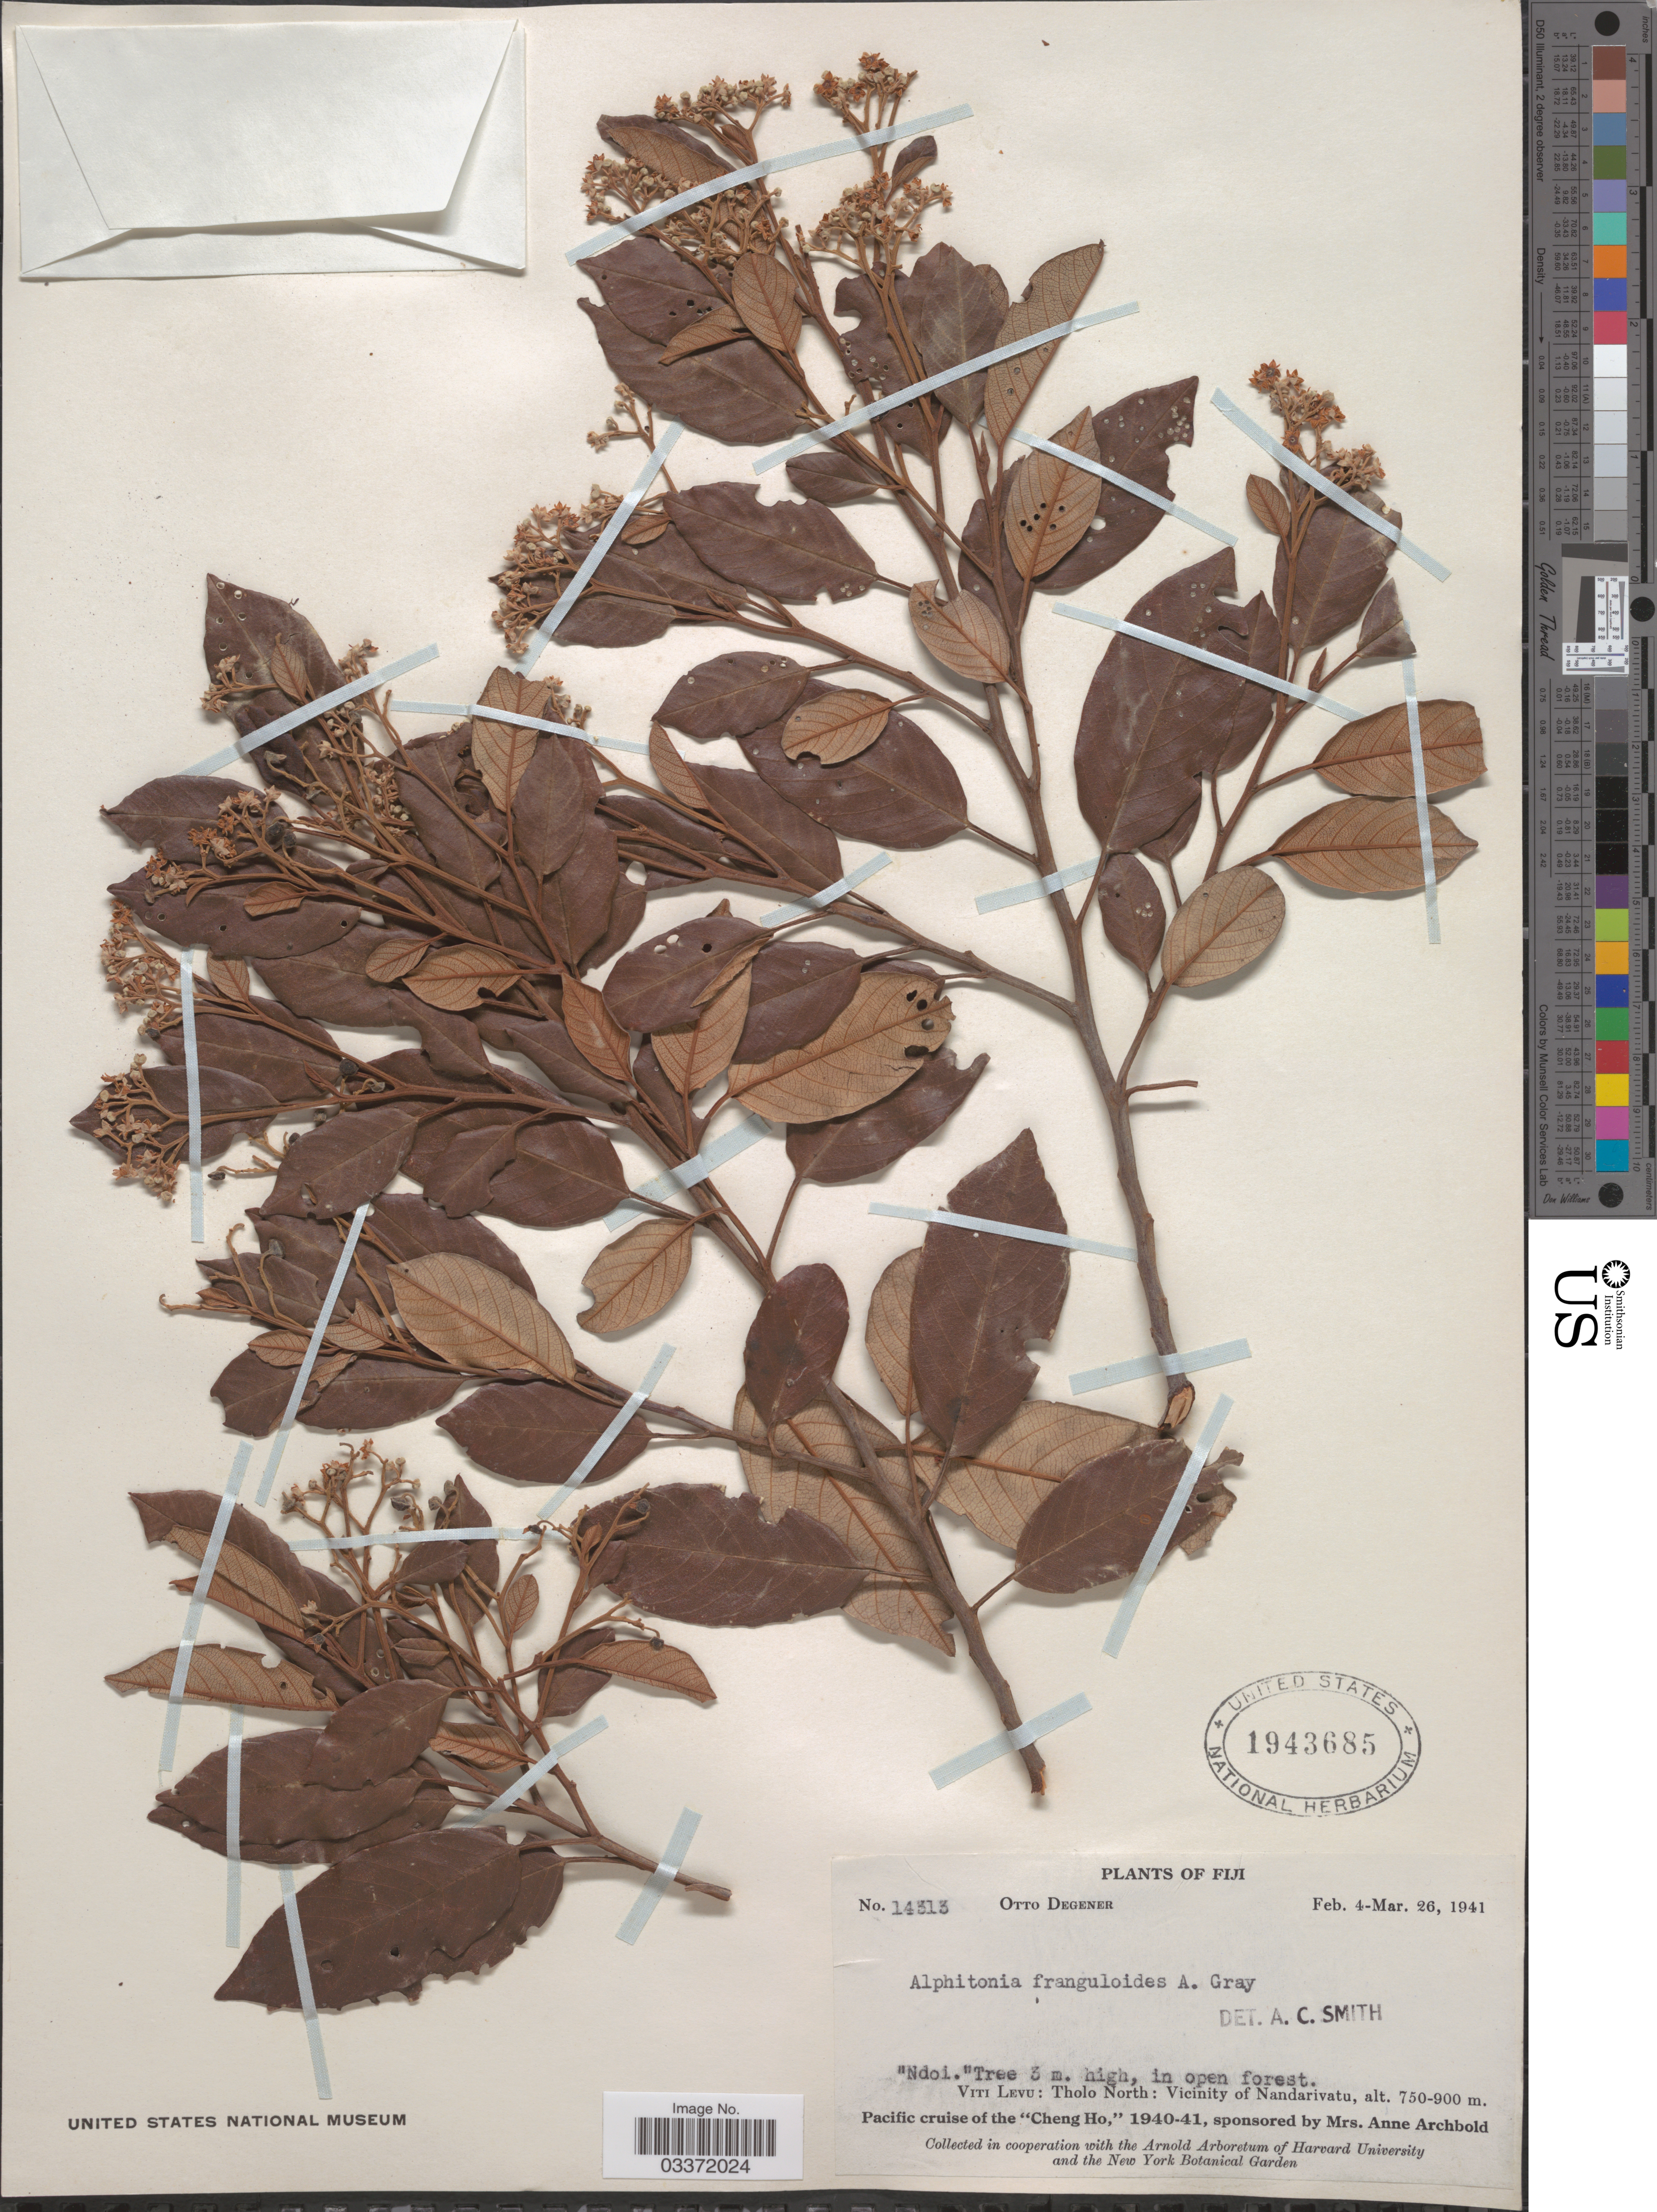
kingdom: Plantae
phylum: Tracheophyta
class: Magnoliopsida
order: Rosales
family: Rhamnaceae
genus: Alphitonia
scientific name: Alphitonia franguloides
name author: A. Gray in Wilkes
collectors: O. Degener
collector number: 14313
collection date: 1941-02-04/1941-03-26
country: Fiji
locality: Viti Levu: Tholo North: Vicinity of Nandarivatu.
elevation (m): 750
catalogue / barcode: US 1943685